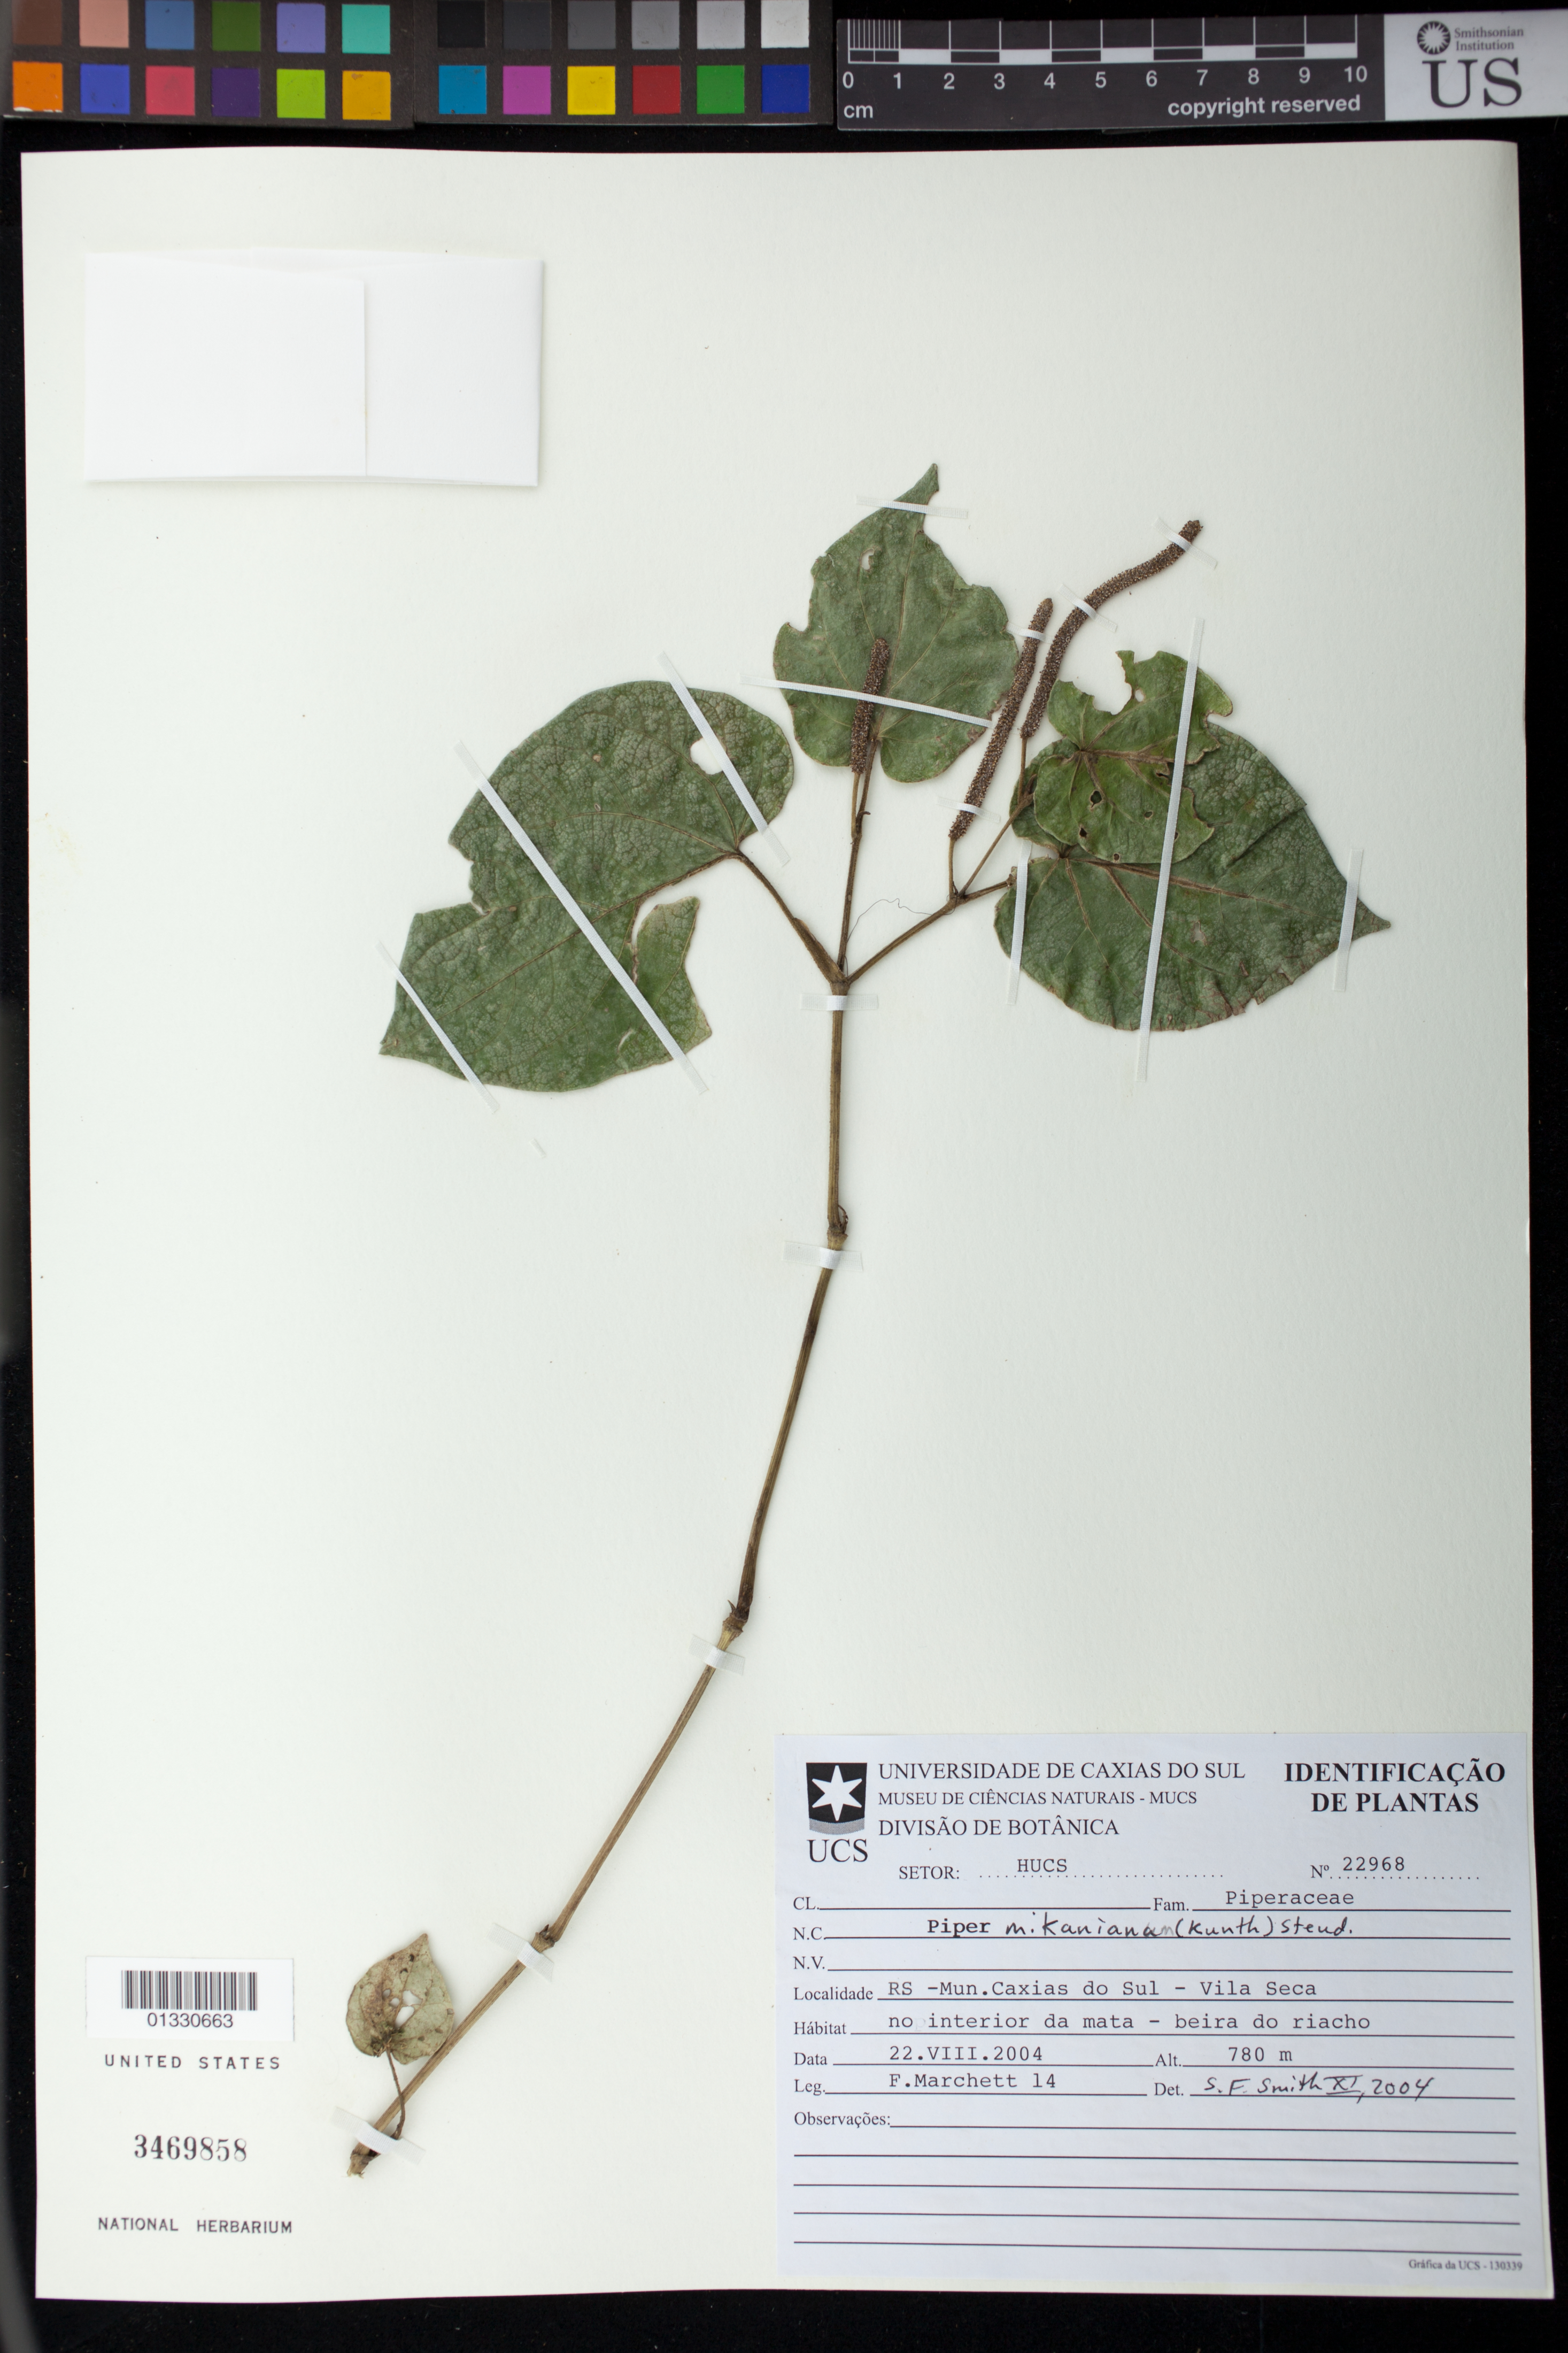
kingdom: Plantae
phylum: Tracheophyta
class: Magnoliopsida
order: Piperales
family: Piperaceae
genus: Piper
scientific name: Piper mikanianum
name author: Kunth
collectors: F. Marchett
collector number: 14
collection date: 2004-08-22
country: Brazil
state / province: Rio Grande do Sul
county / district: Caxias do Sul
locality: Vila Seca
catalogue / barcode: US 3469858